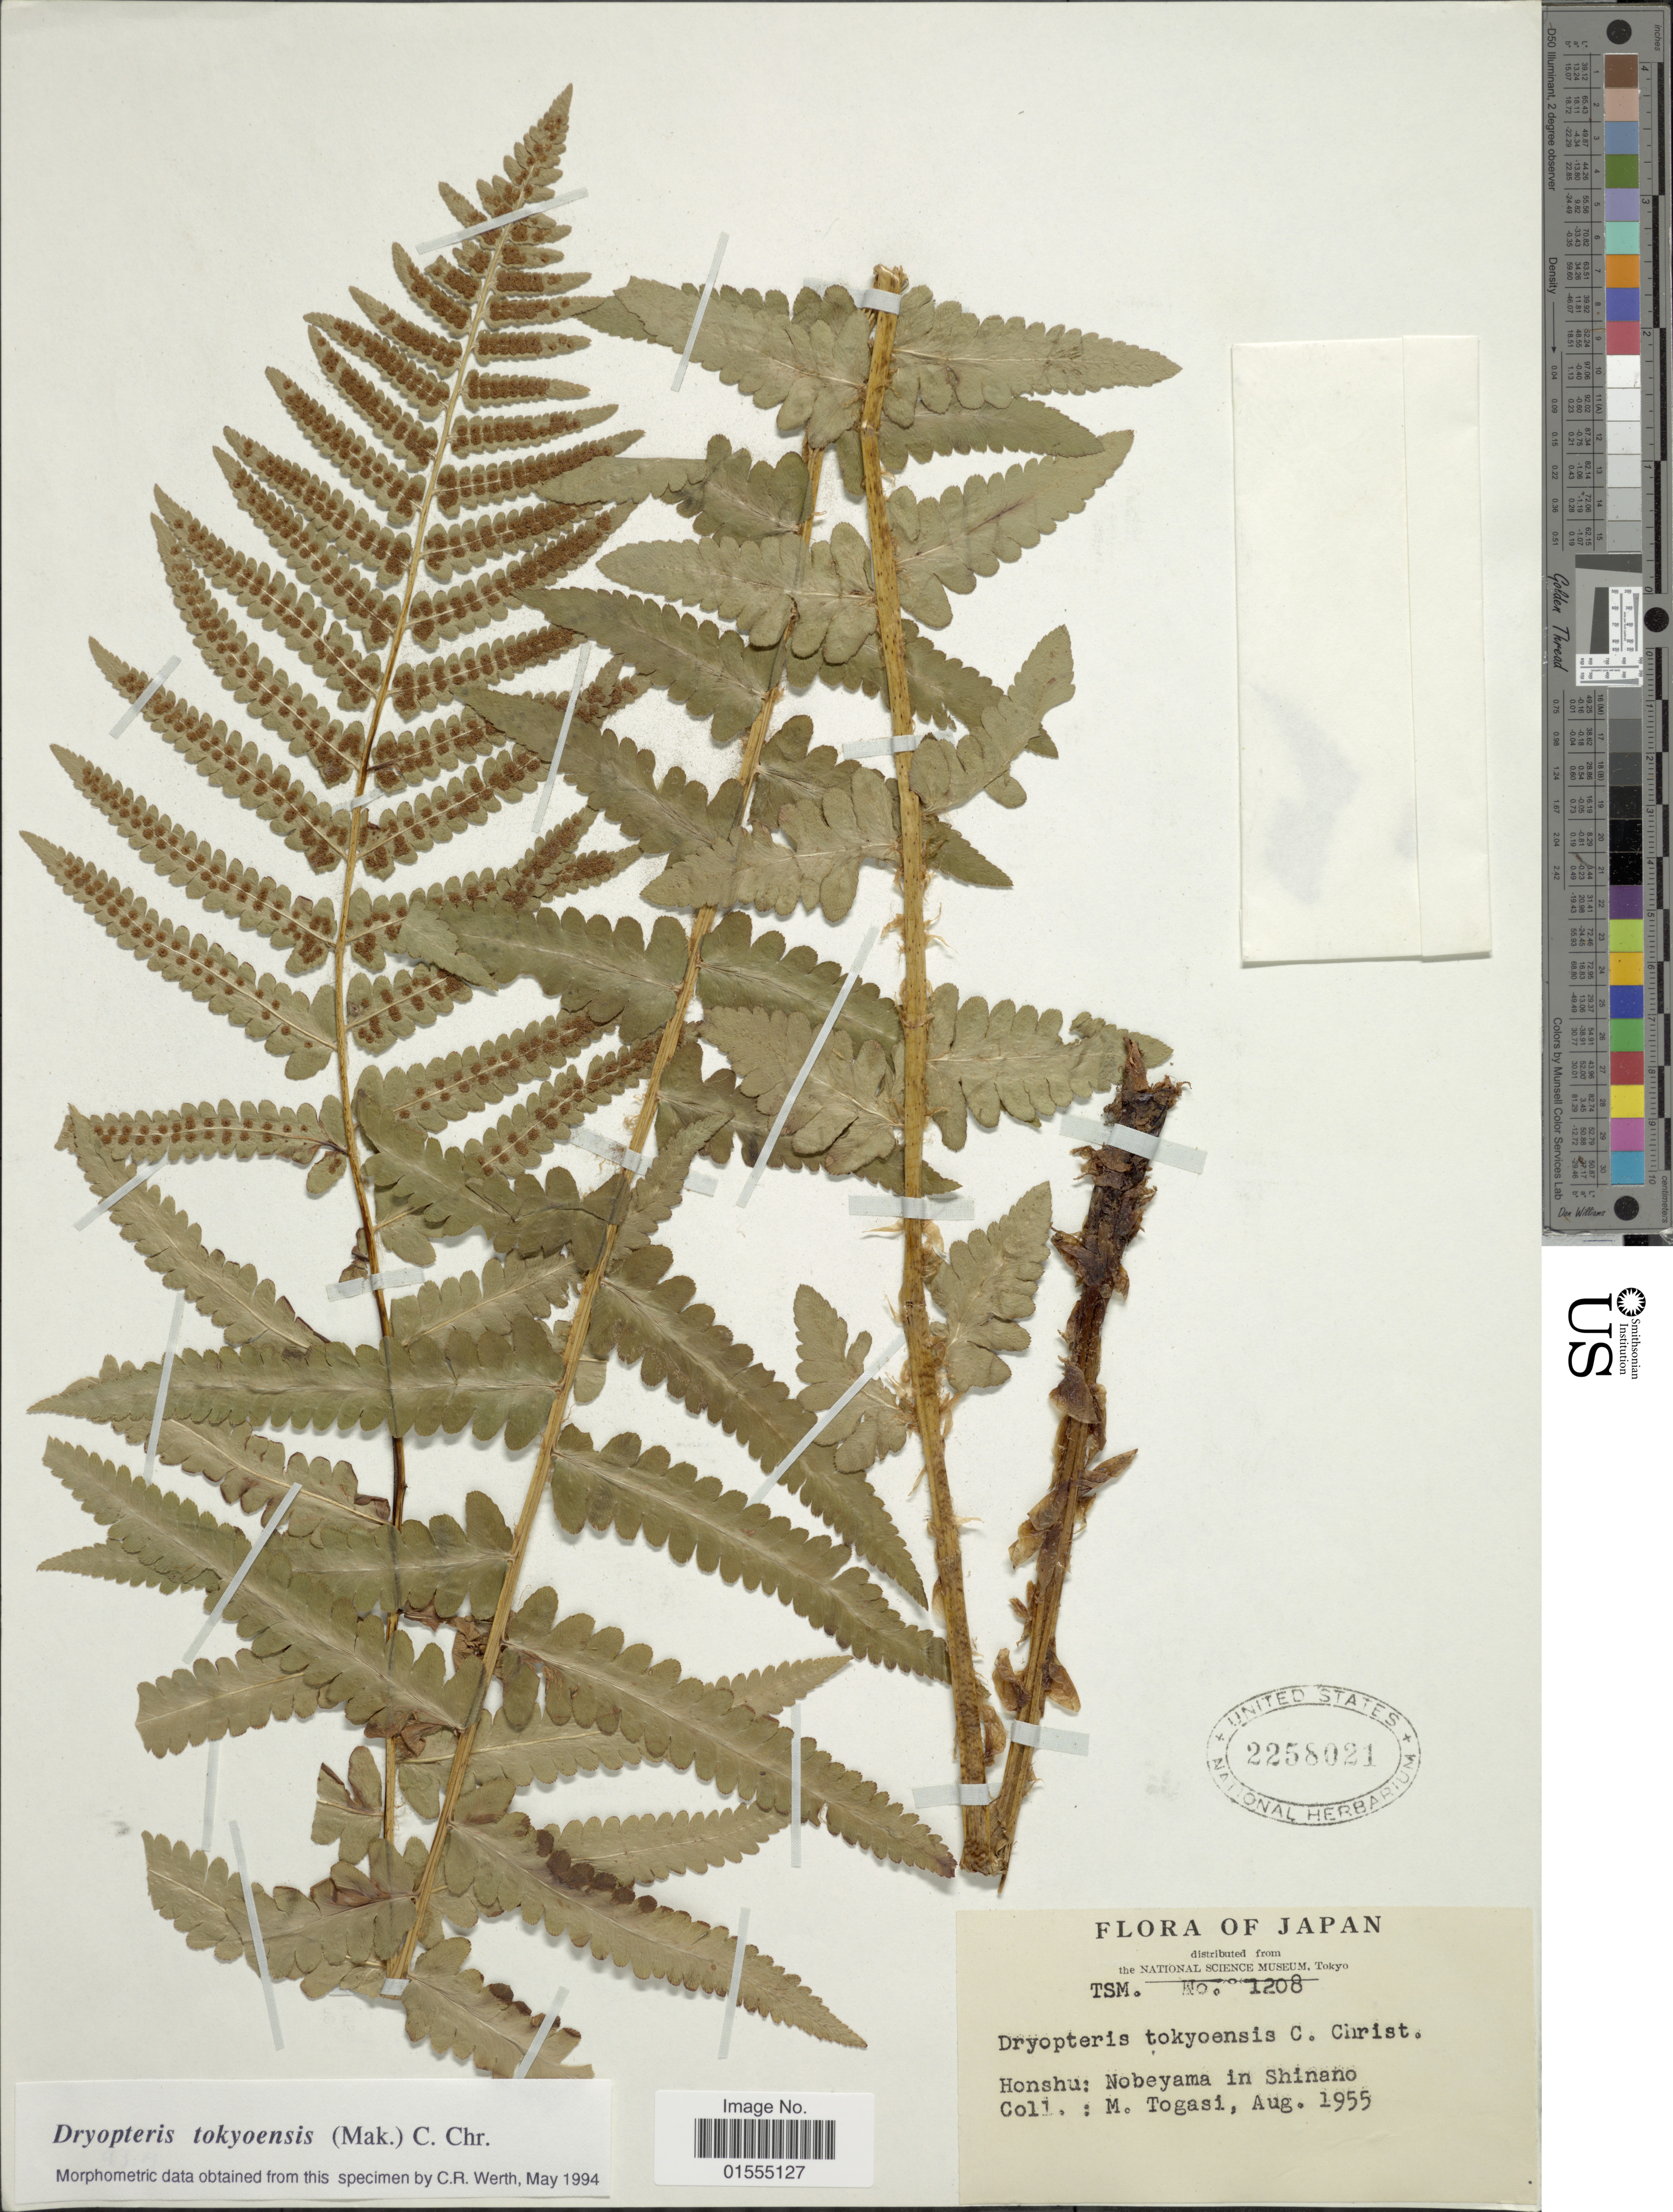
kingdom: Plantae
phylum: Tracheophyta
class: Polypodiopsida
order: Polypodiales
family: Dryopteridaceae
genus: Dryopteris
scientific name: Dryopteris tokyoensis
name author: (Matsum. ex Makino) C. Chr.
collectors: M. Togashi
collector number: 1208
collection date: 1955-08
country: Japan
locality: Honshu: Nobeyama in Shinano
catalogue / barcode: US 2258021